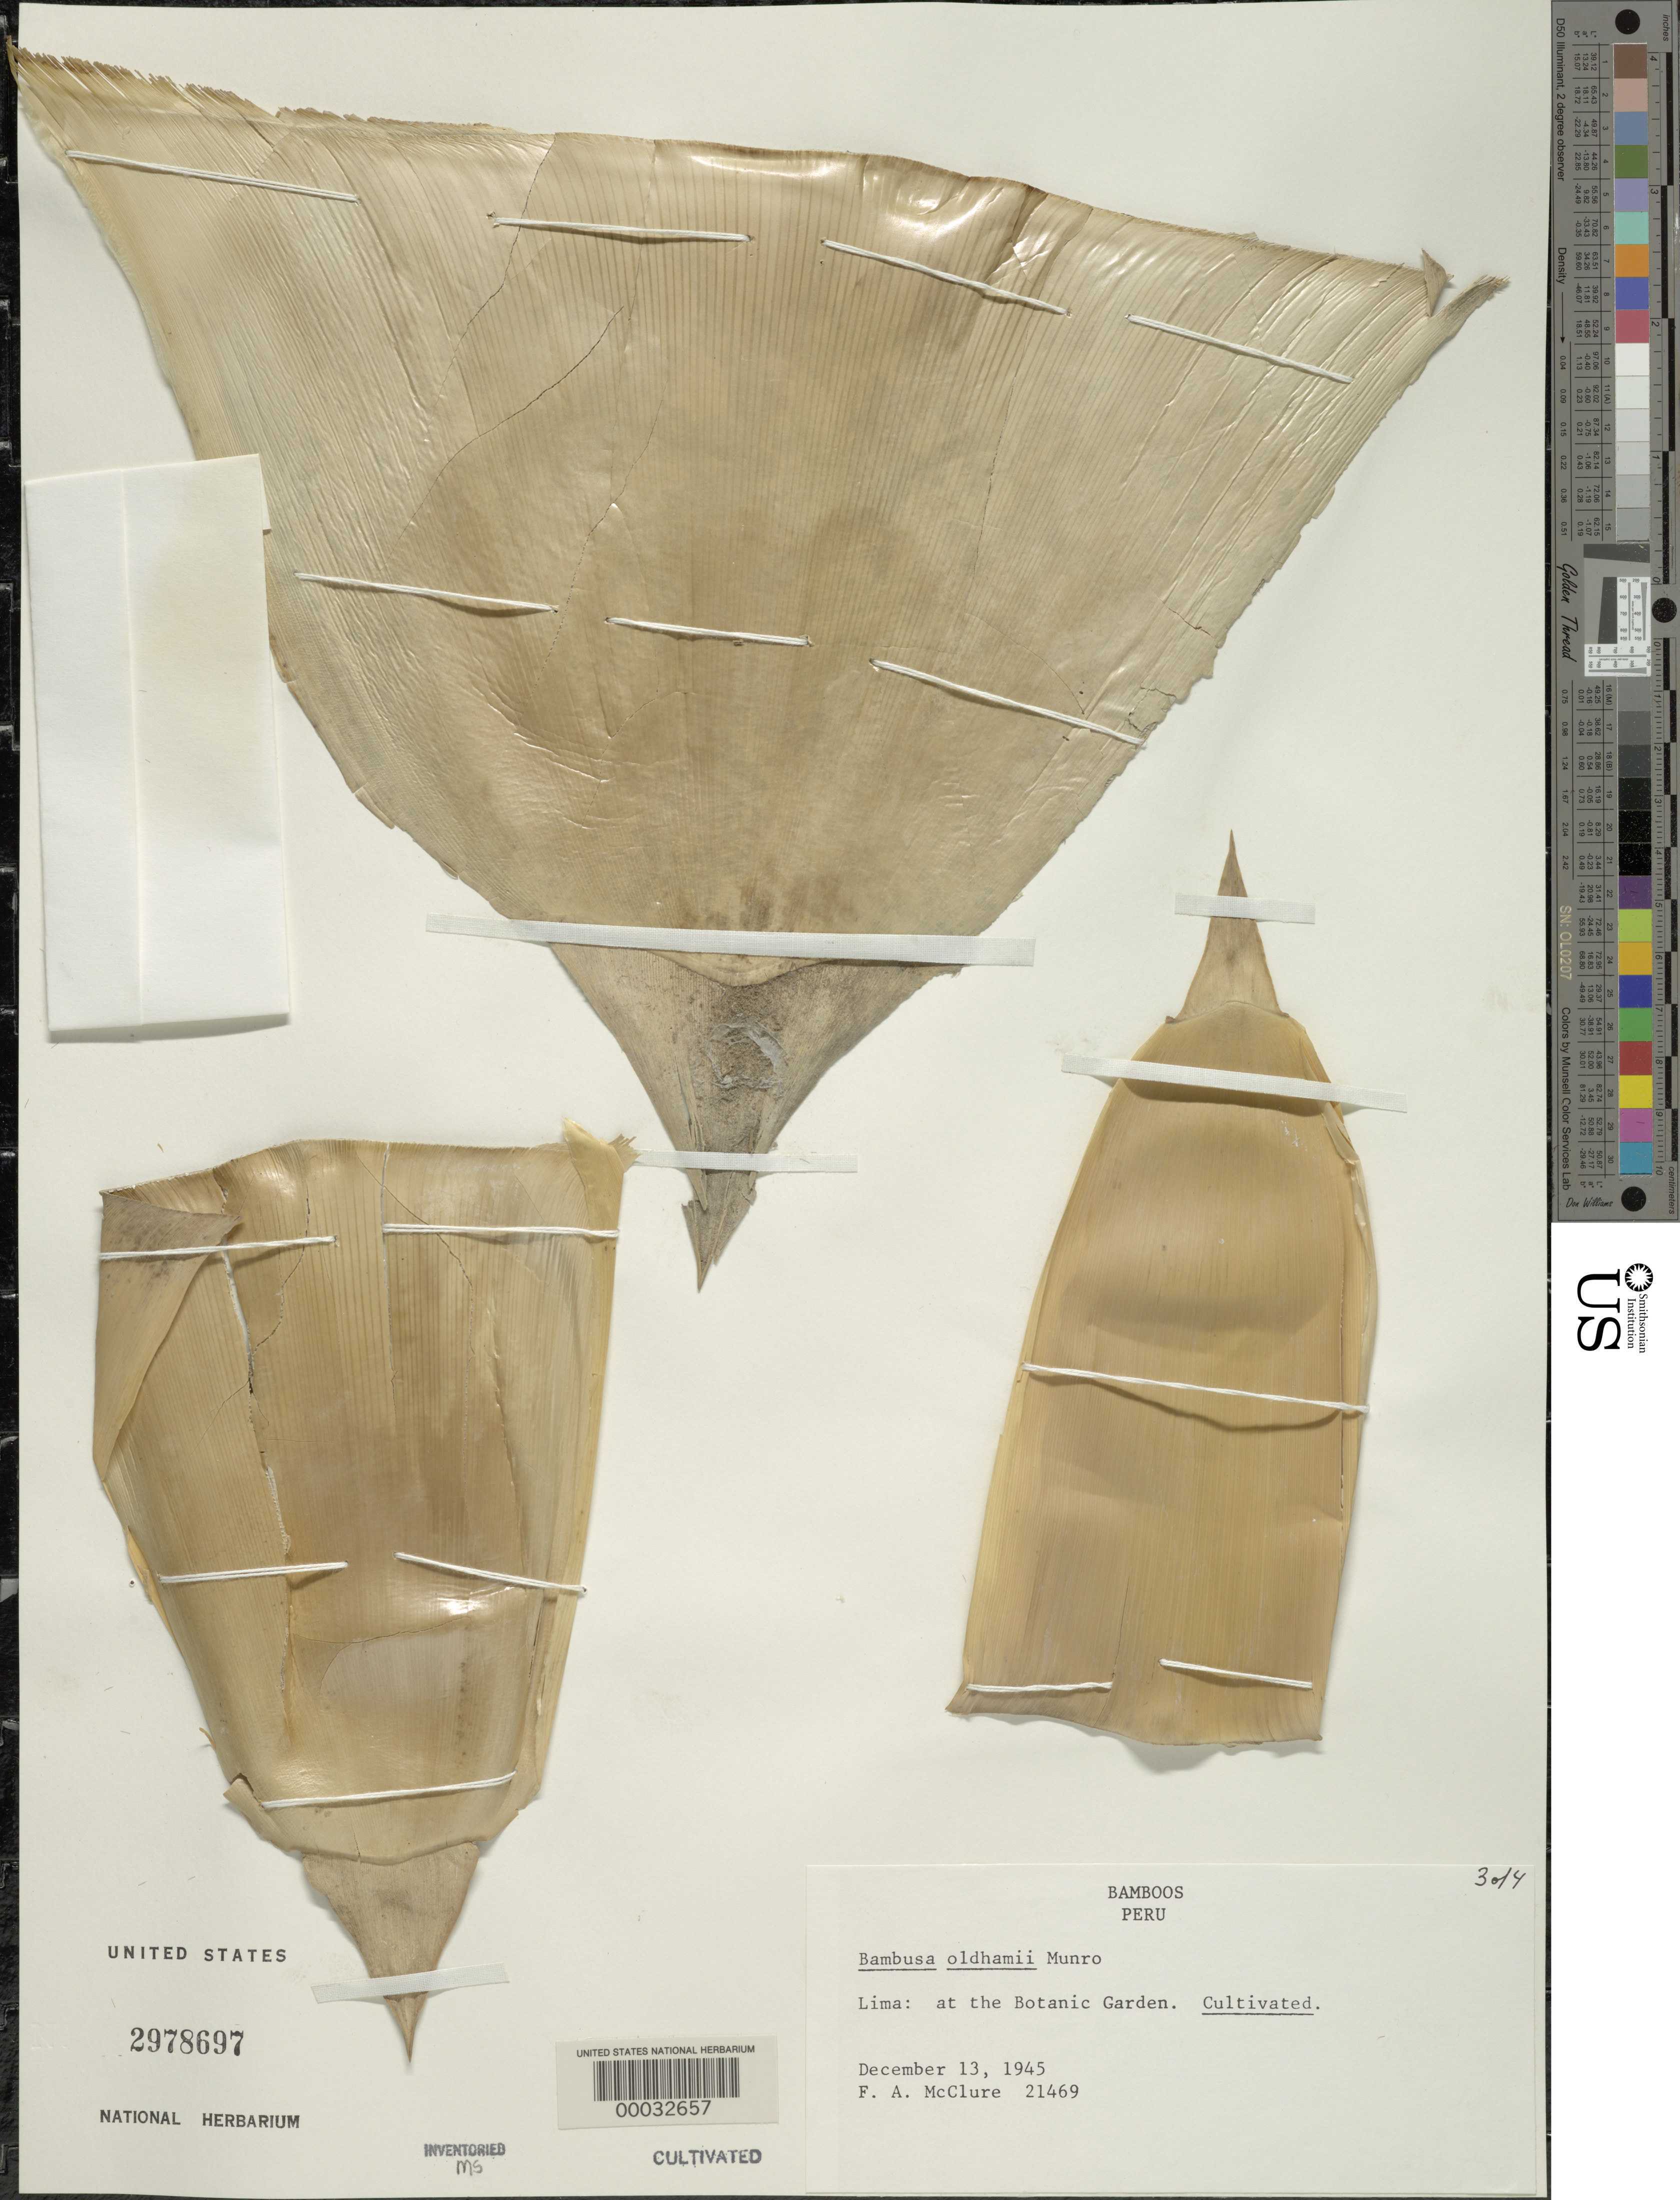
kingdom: Plantae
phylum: Tracheophyta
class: Liliopsida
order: Poales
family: Poaceae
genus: Bambusa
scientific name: Bambusa oldhamii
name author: Munro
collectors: F. A. McClure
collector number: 21469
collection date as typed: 13 Dec 1945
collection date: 1945-12-13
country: Peru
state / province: Lima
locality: Botanic Garden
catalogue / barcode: US 2978697